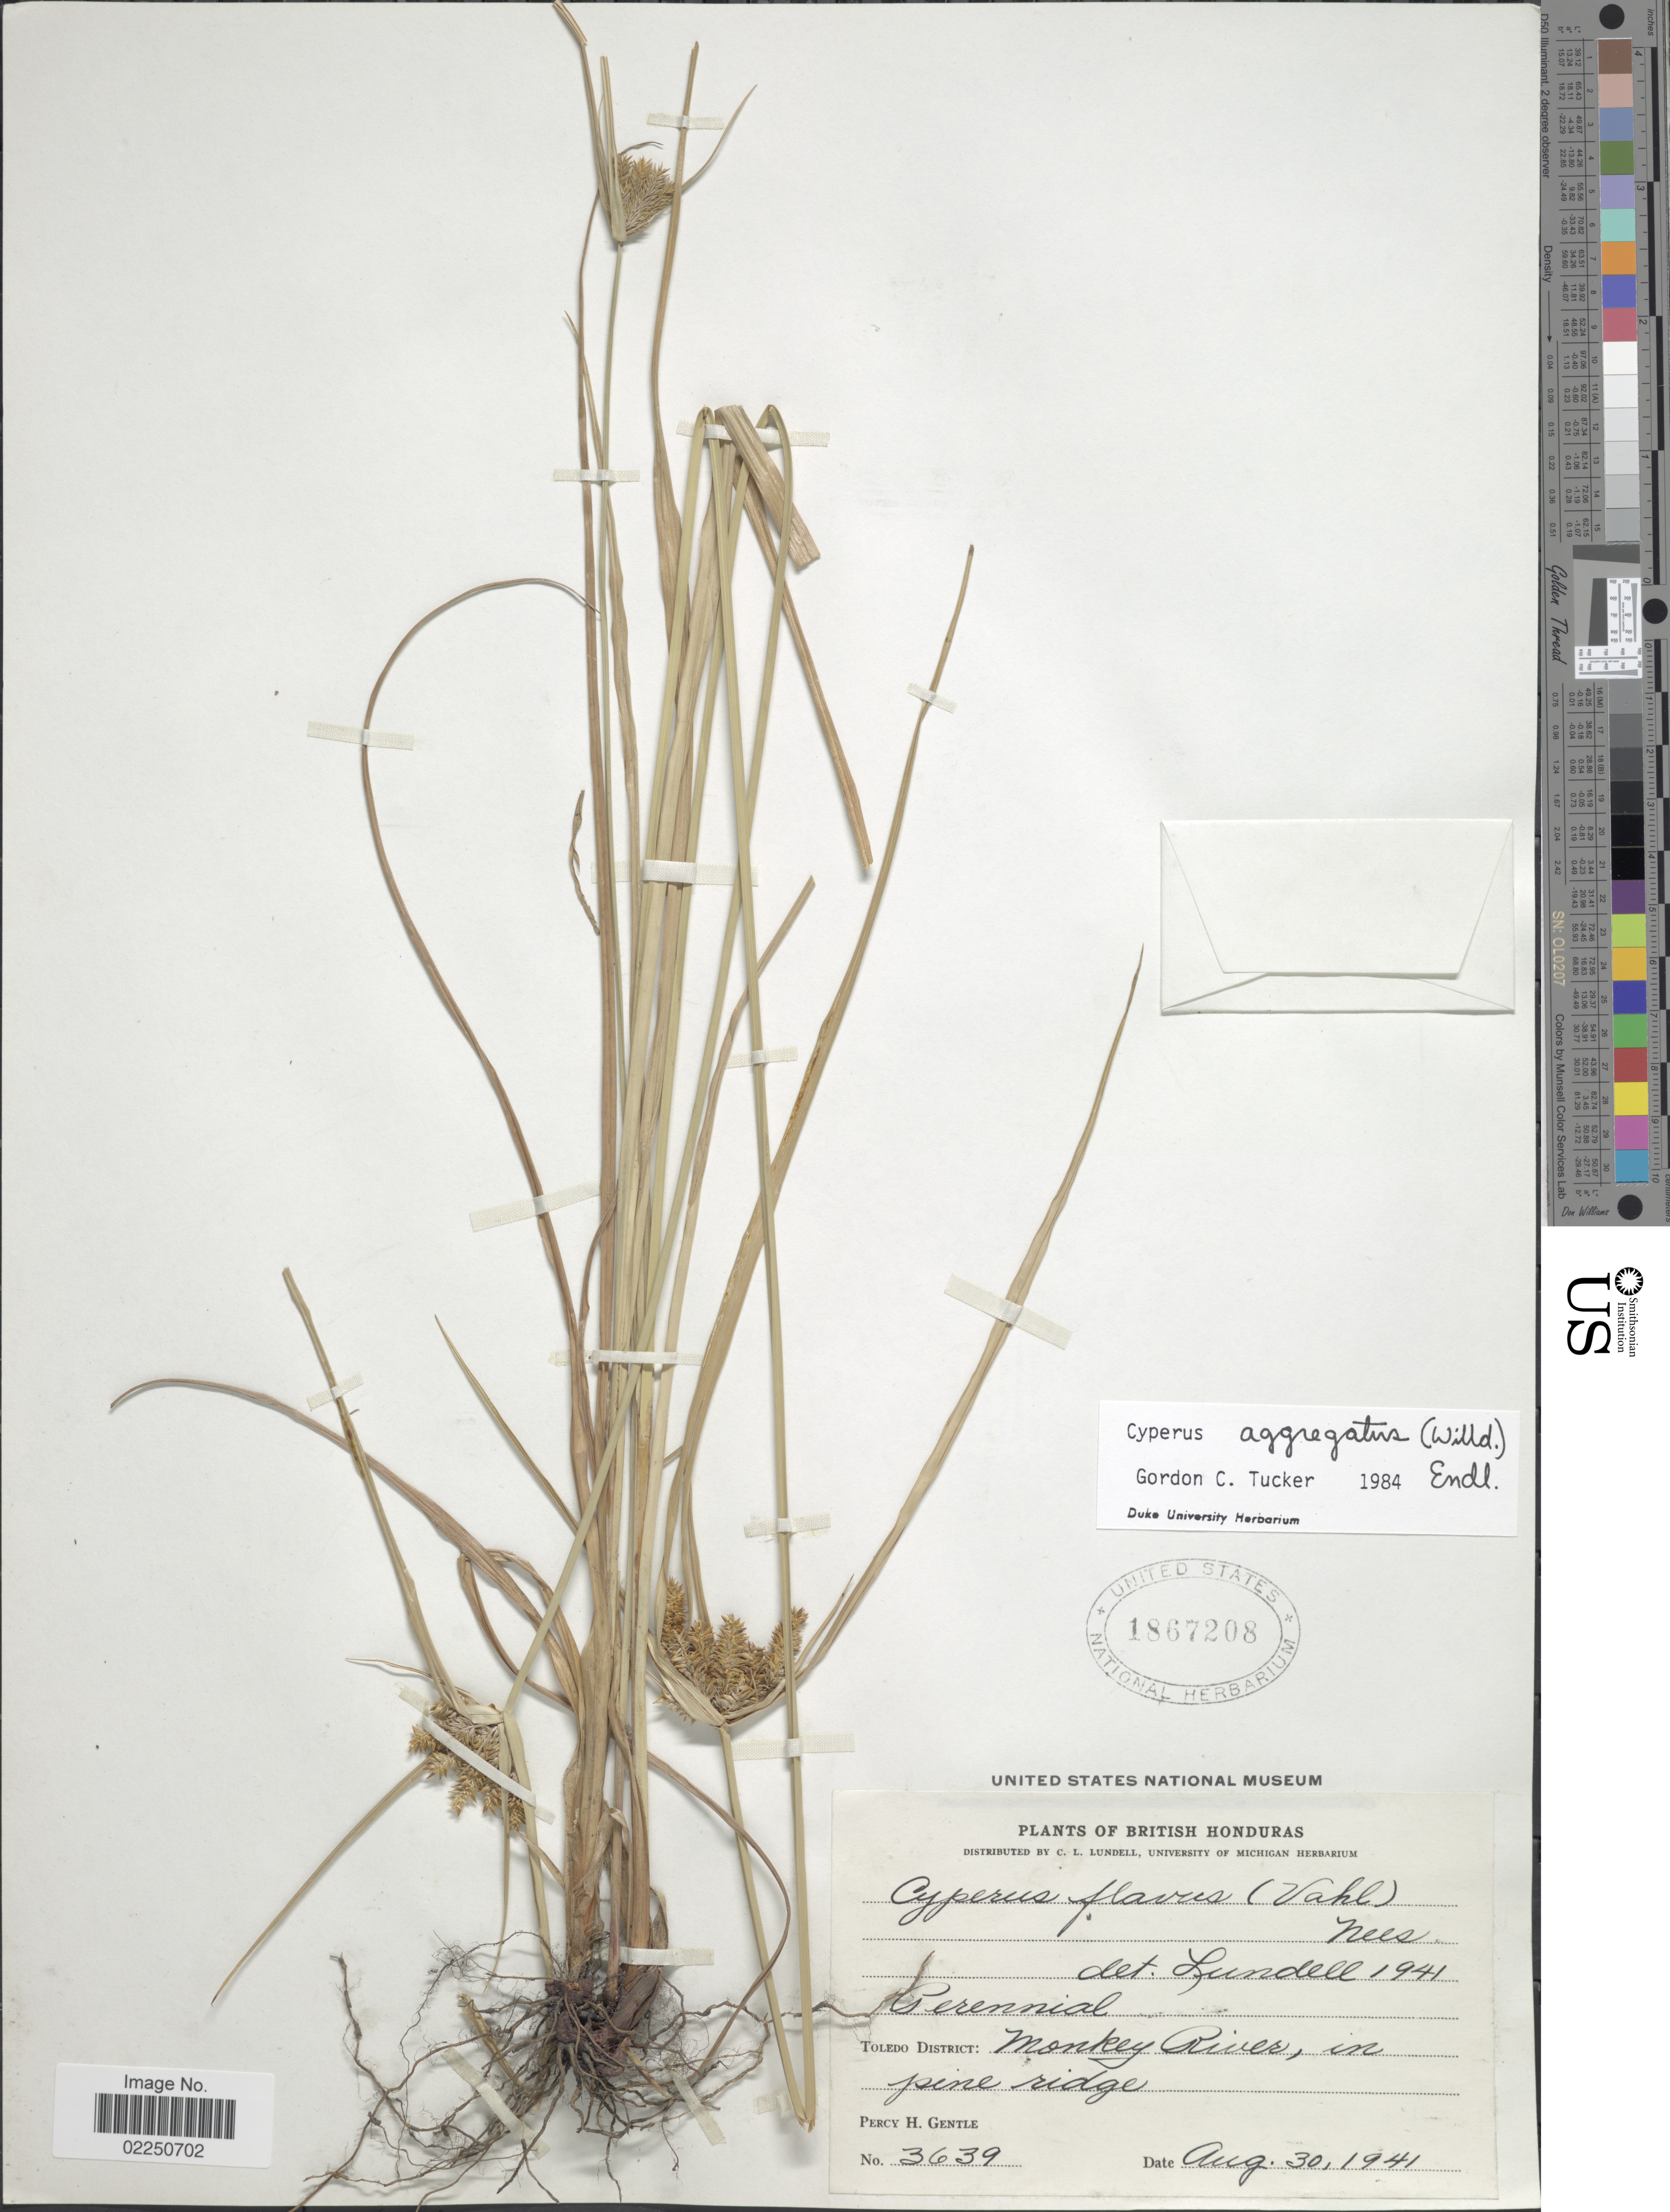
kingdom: Plantae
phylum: Tracheophyta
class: Liliopsida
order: Poales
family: Cyperaceae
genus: Cyperus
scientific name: Cyperus aggregatus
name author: (Willd.) Endl.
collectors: P. H. Gentle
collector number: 3639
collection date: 1941-08-30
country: Belize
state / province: Toledo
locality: British Honduras. Toledo District: Monkey River, in pine ridge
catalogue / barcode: US 1867208